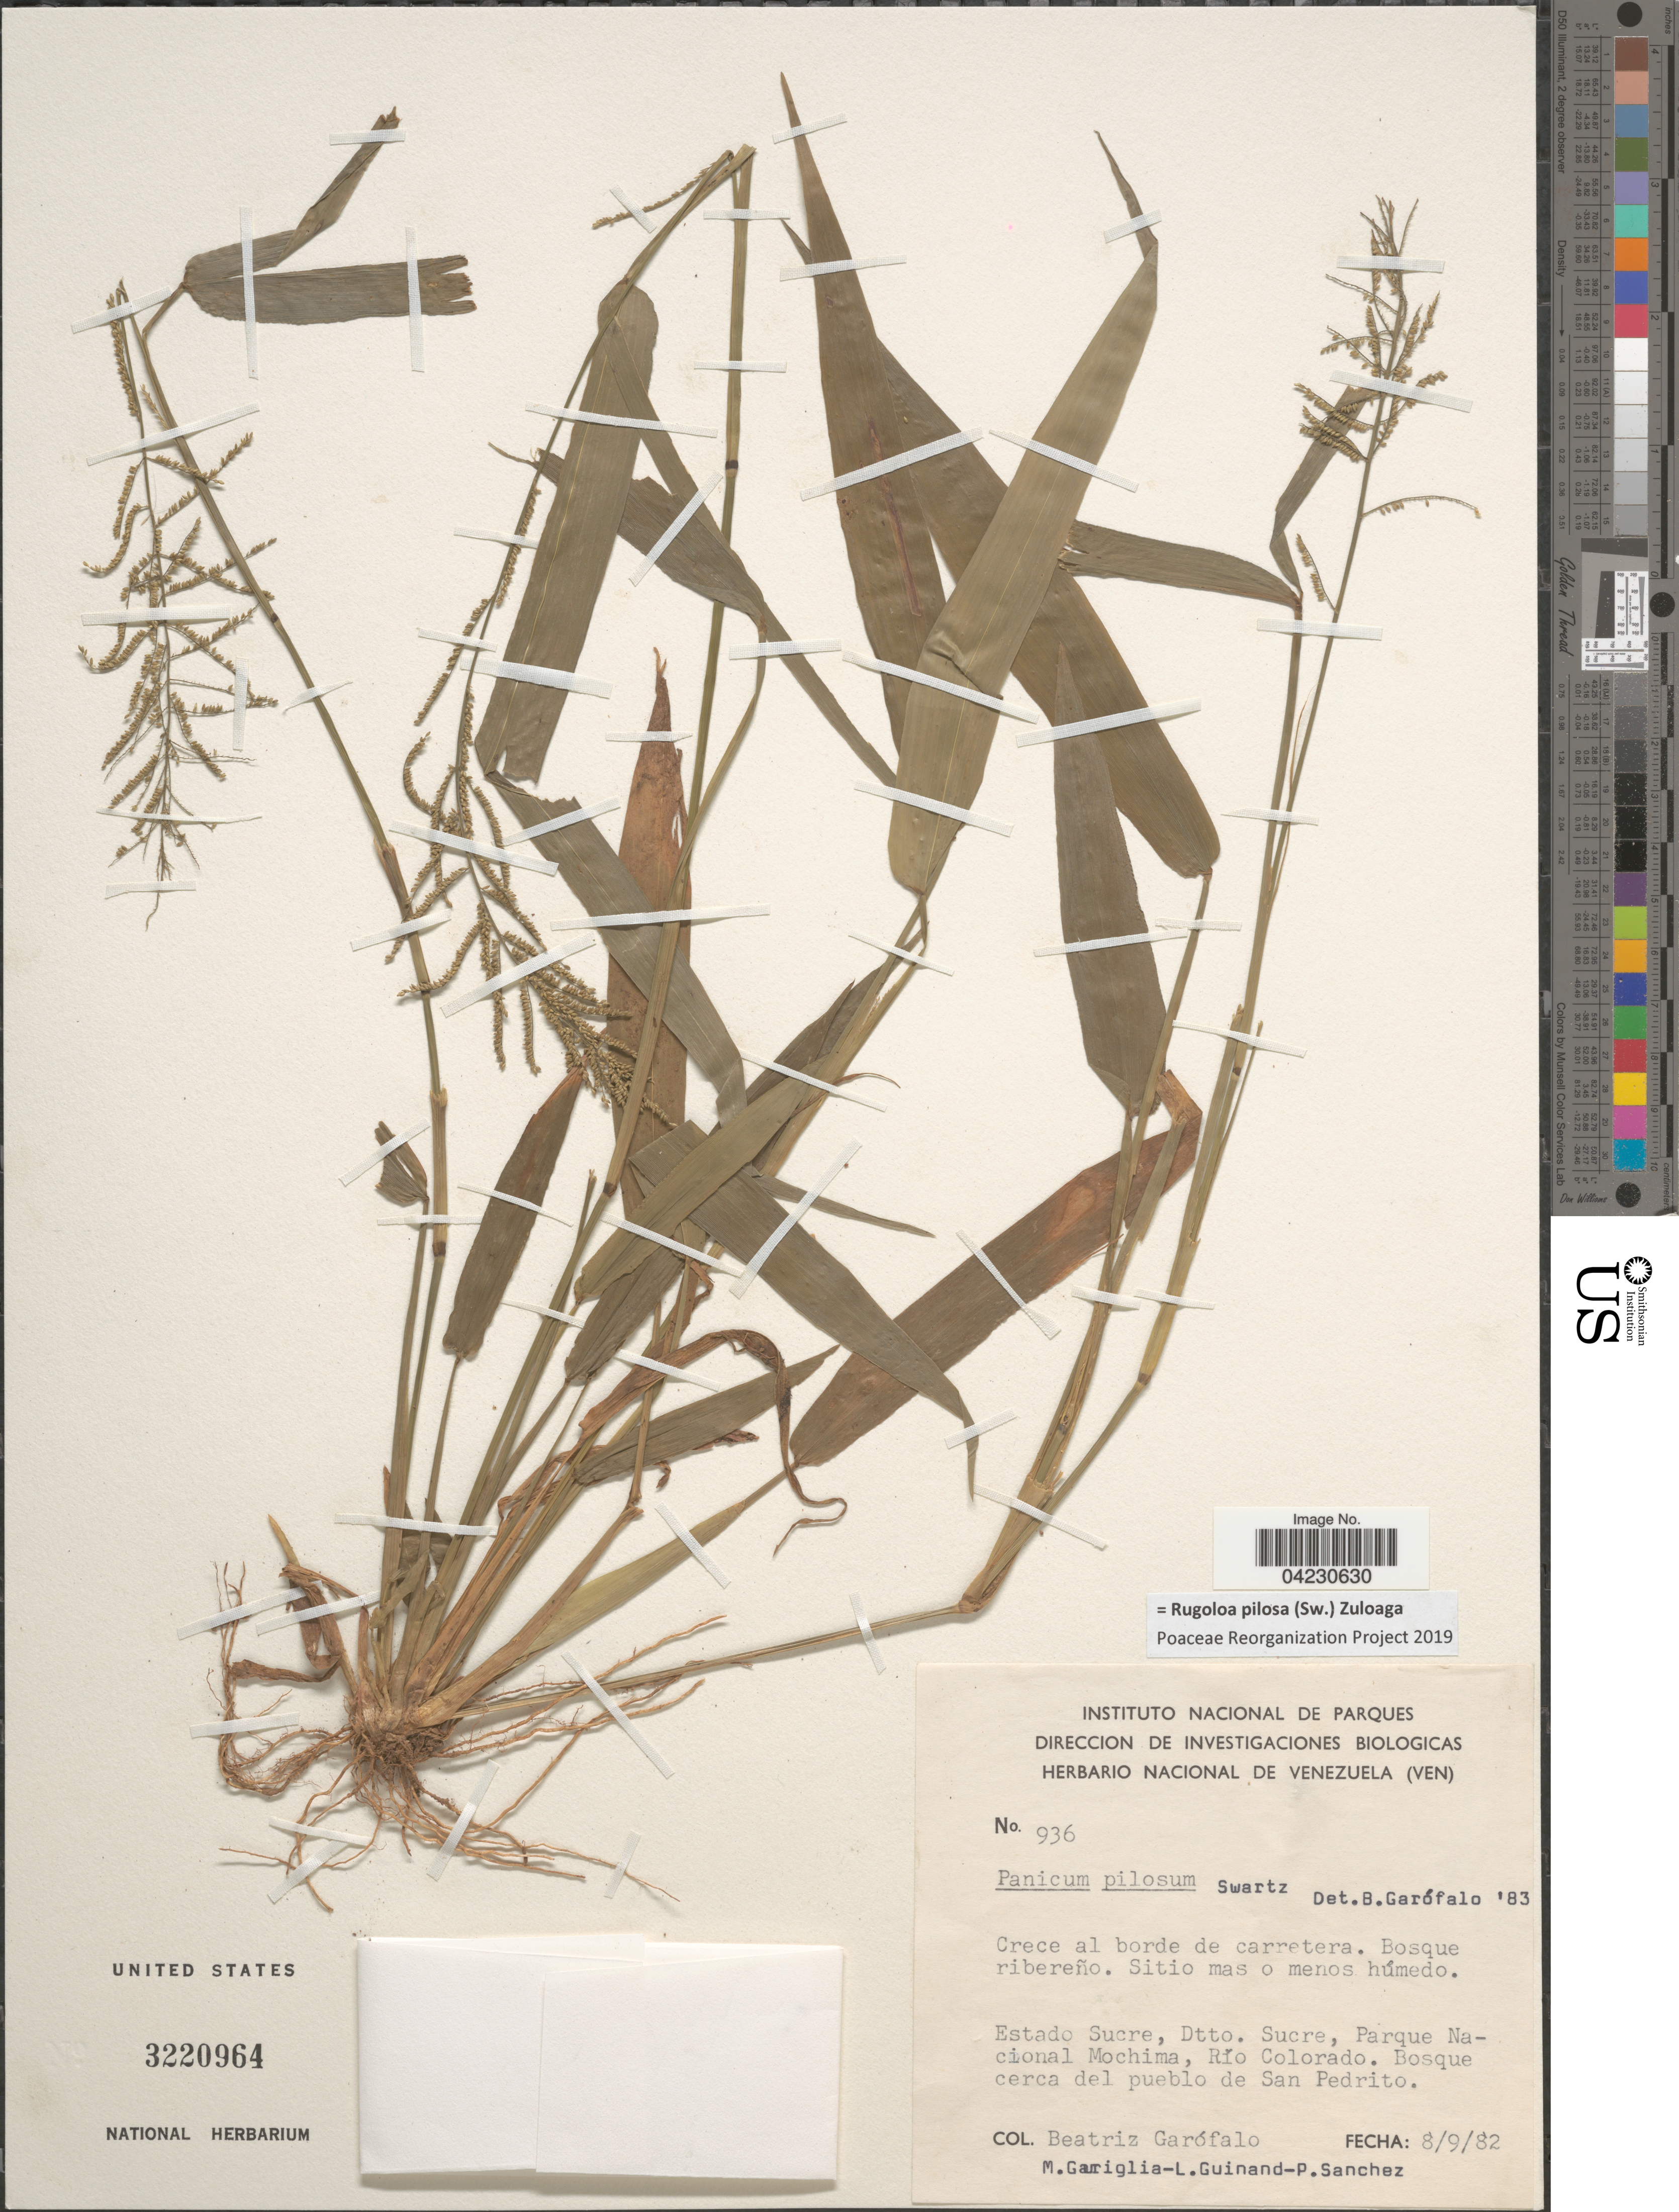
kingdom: Plantae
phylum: Tracheophyta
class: Liliopsida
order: Poales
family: Poaceae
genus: Rugoloa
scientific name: Rugoloa pilosa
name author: (Sw.) Zuloaga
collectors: B. Garofalo, M. Guariglia, L. Guinand & P. Sanchez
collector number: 936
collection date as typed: Transcribed d/m/y: 8/9/82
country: Venezuela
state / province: Sucre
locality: Dtto. sucre, Parque Nacional Mochima, Río Colorado. Bosque cerca del pueblo de San Pedrito.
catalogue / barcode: US 3220964